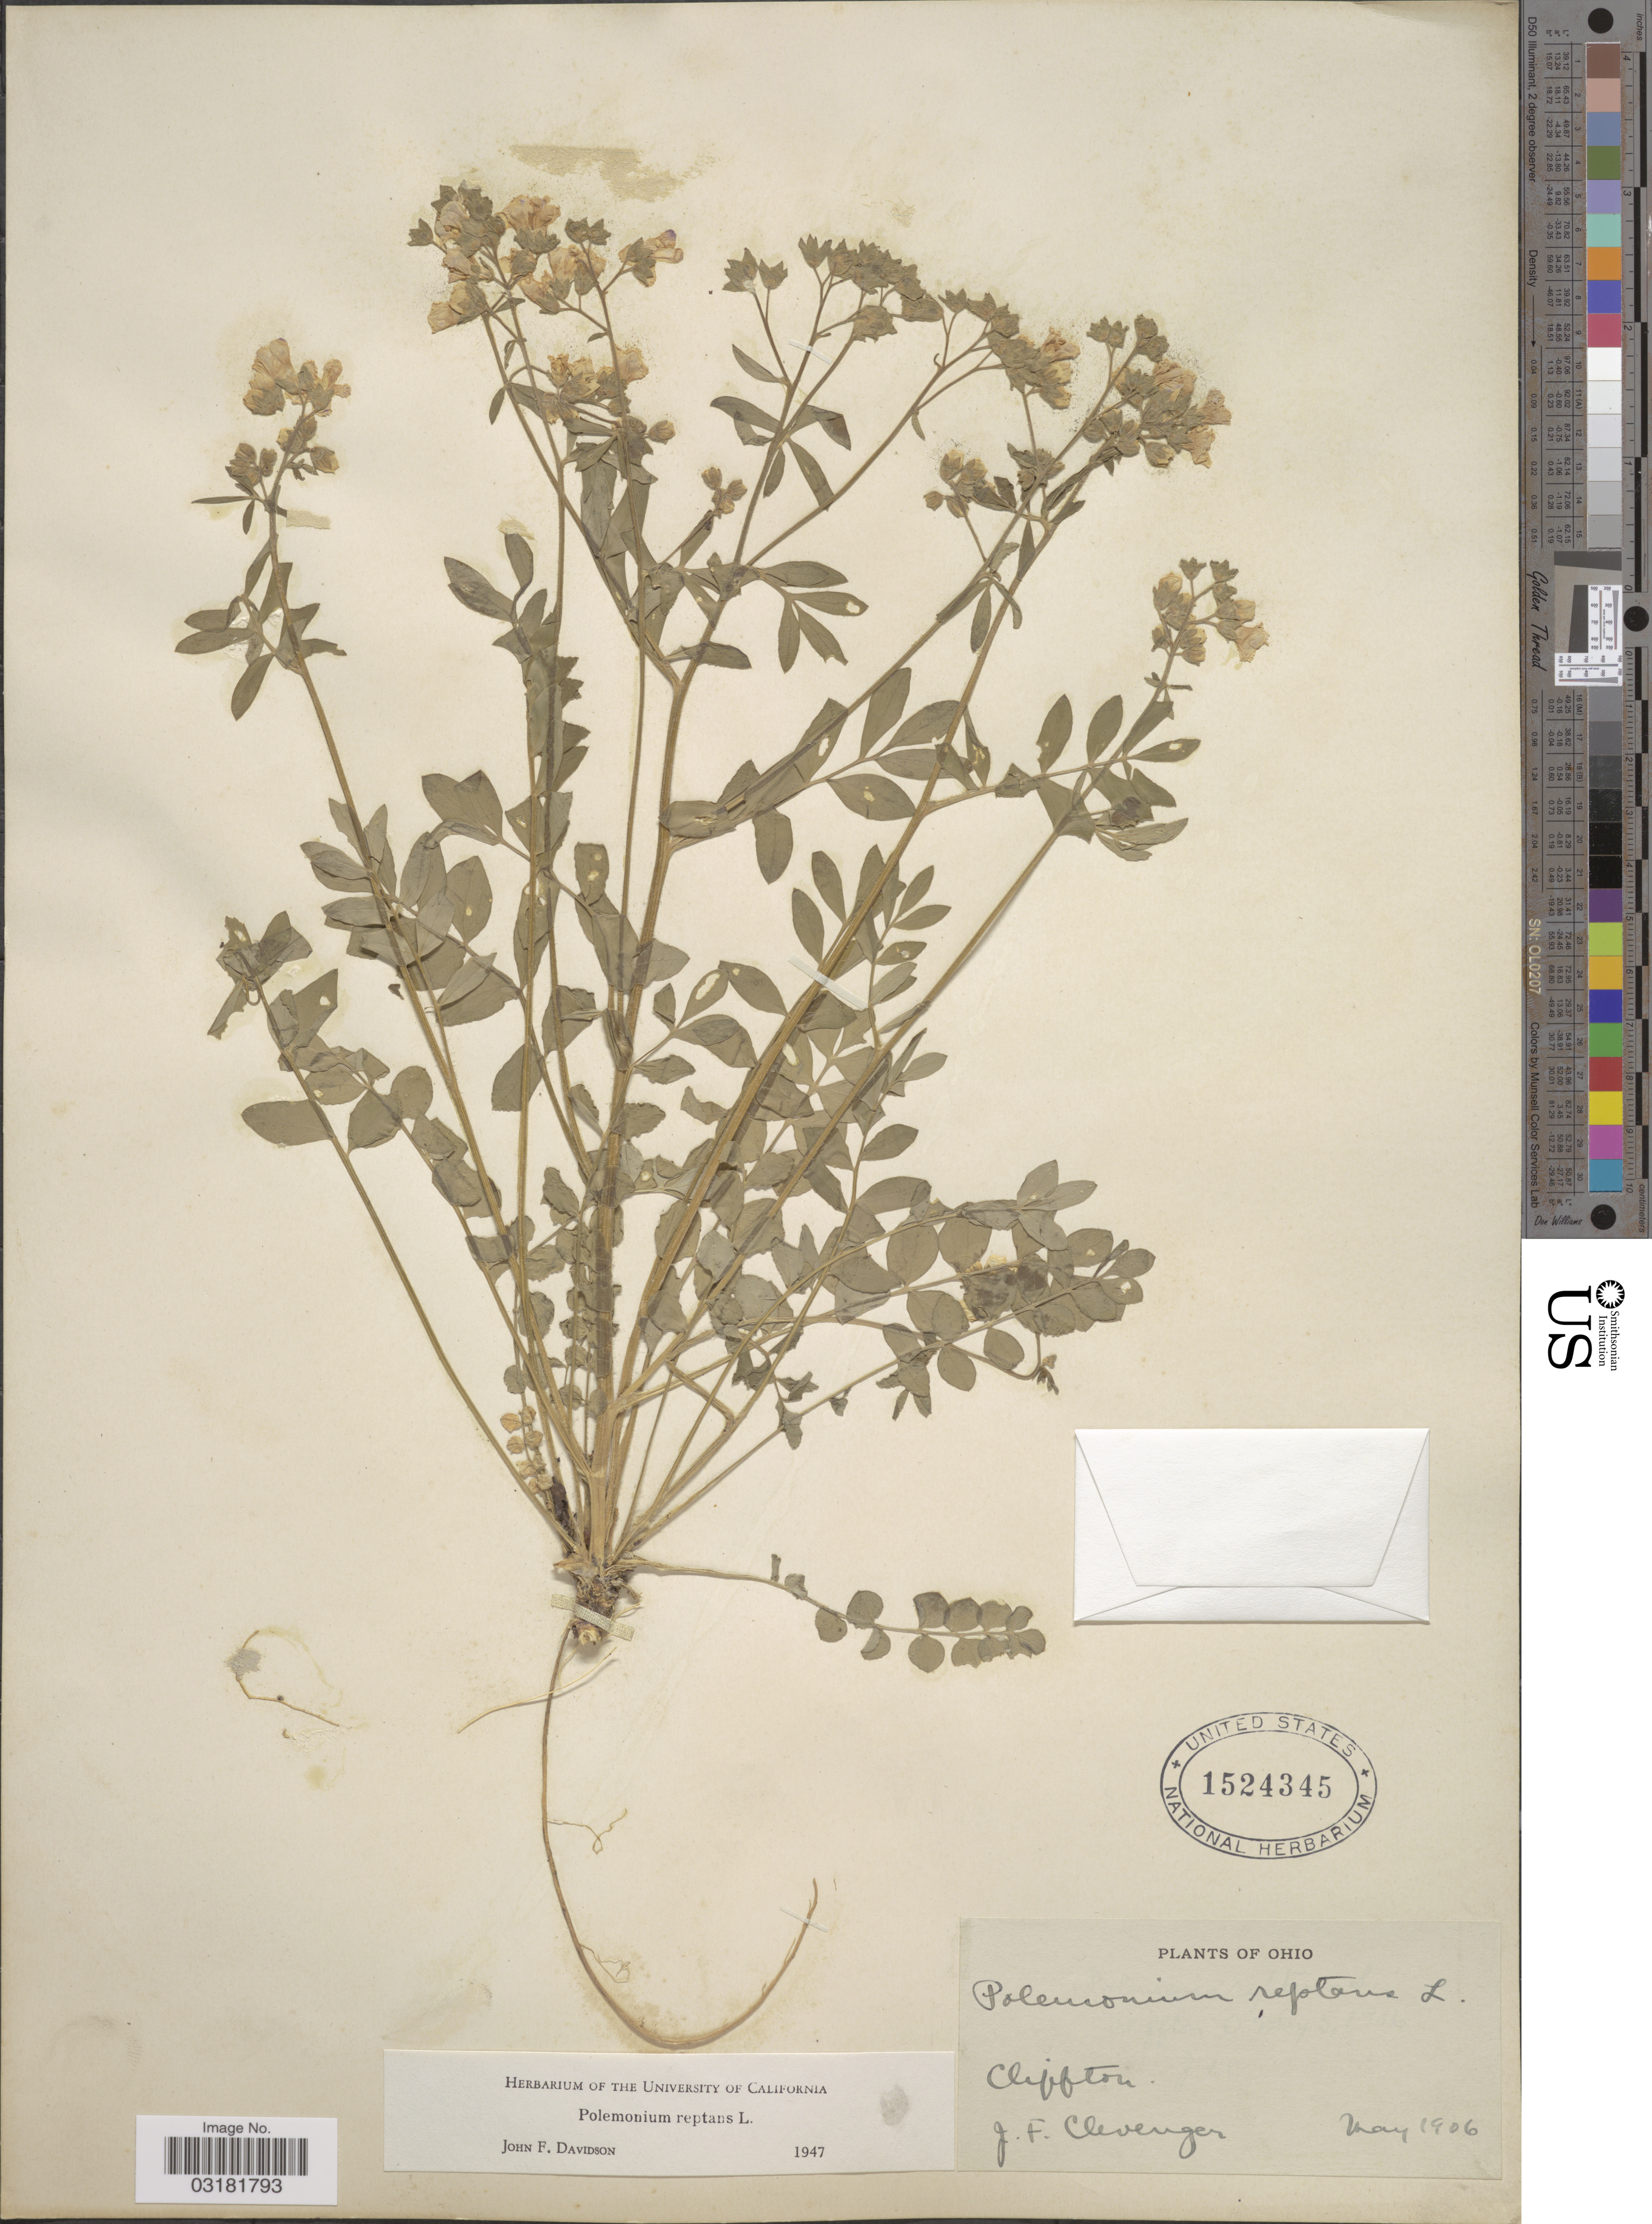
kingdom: Plantae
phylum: Tracheophyta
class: Magnoliopsida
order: Ericales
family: Polemoniaceae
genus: Polemonium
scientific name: Polemonium reptans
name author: L.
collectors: J. F. Clevenger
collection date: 1906-05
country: United States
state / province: Ohio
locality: Cliffton.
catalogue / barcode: US 1524345